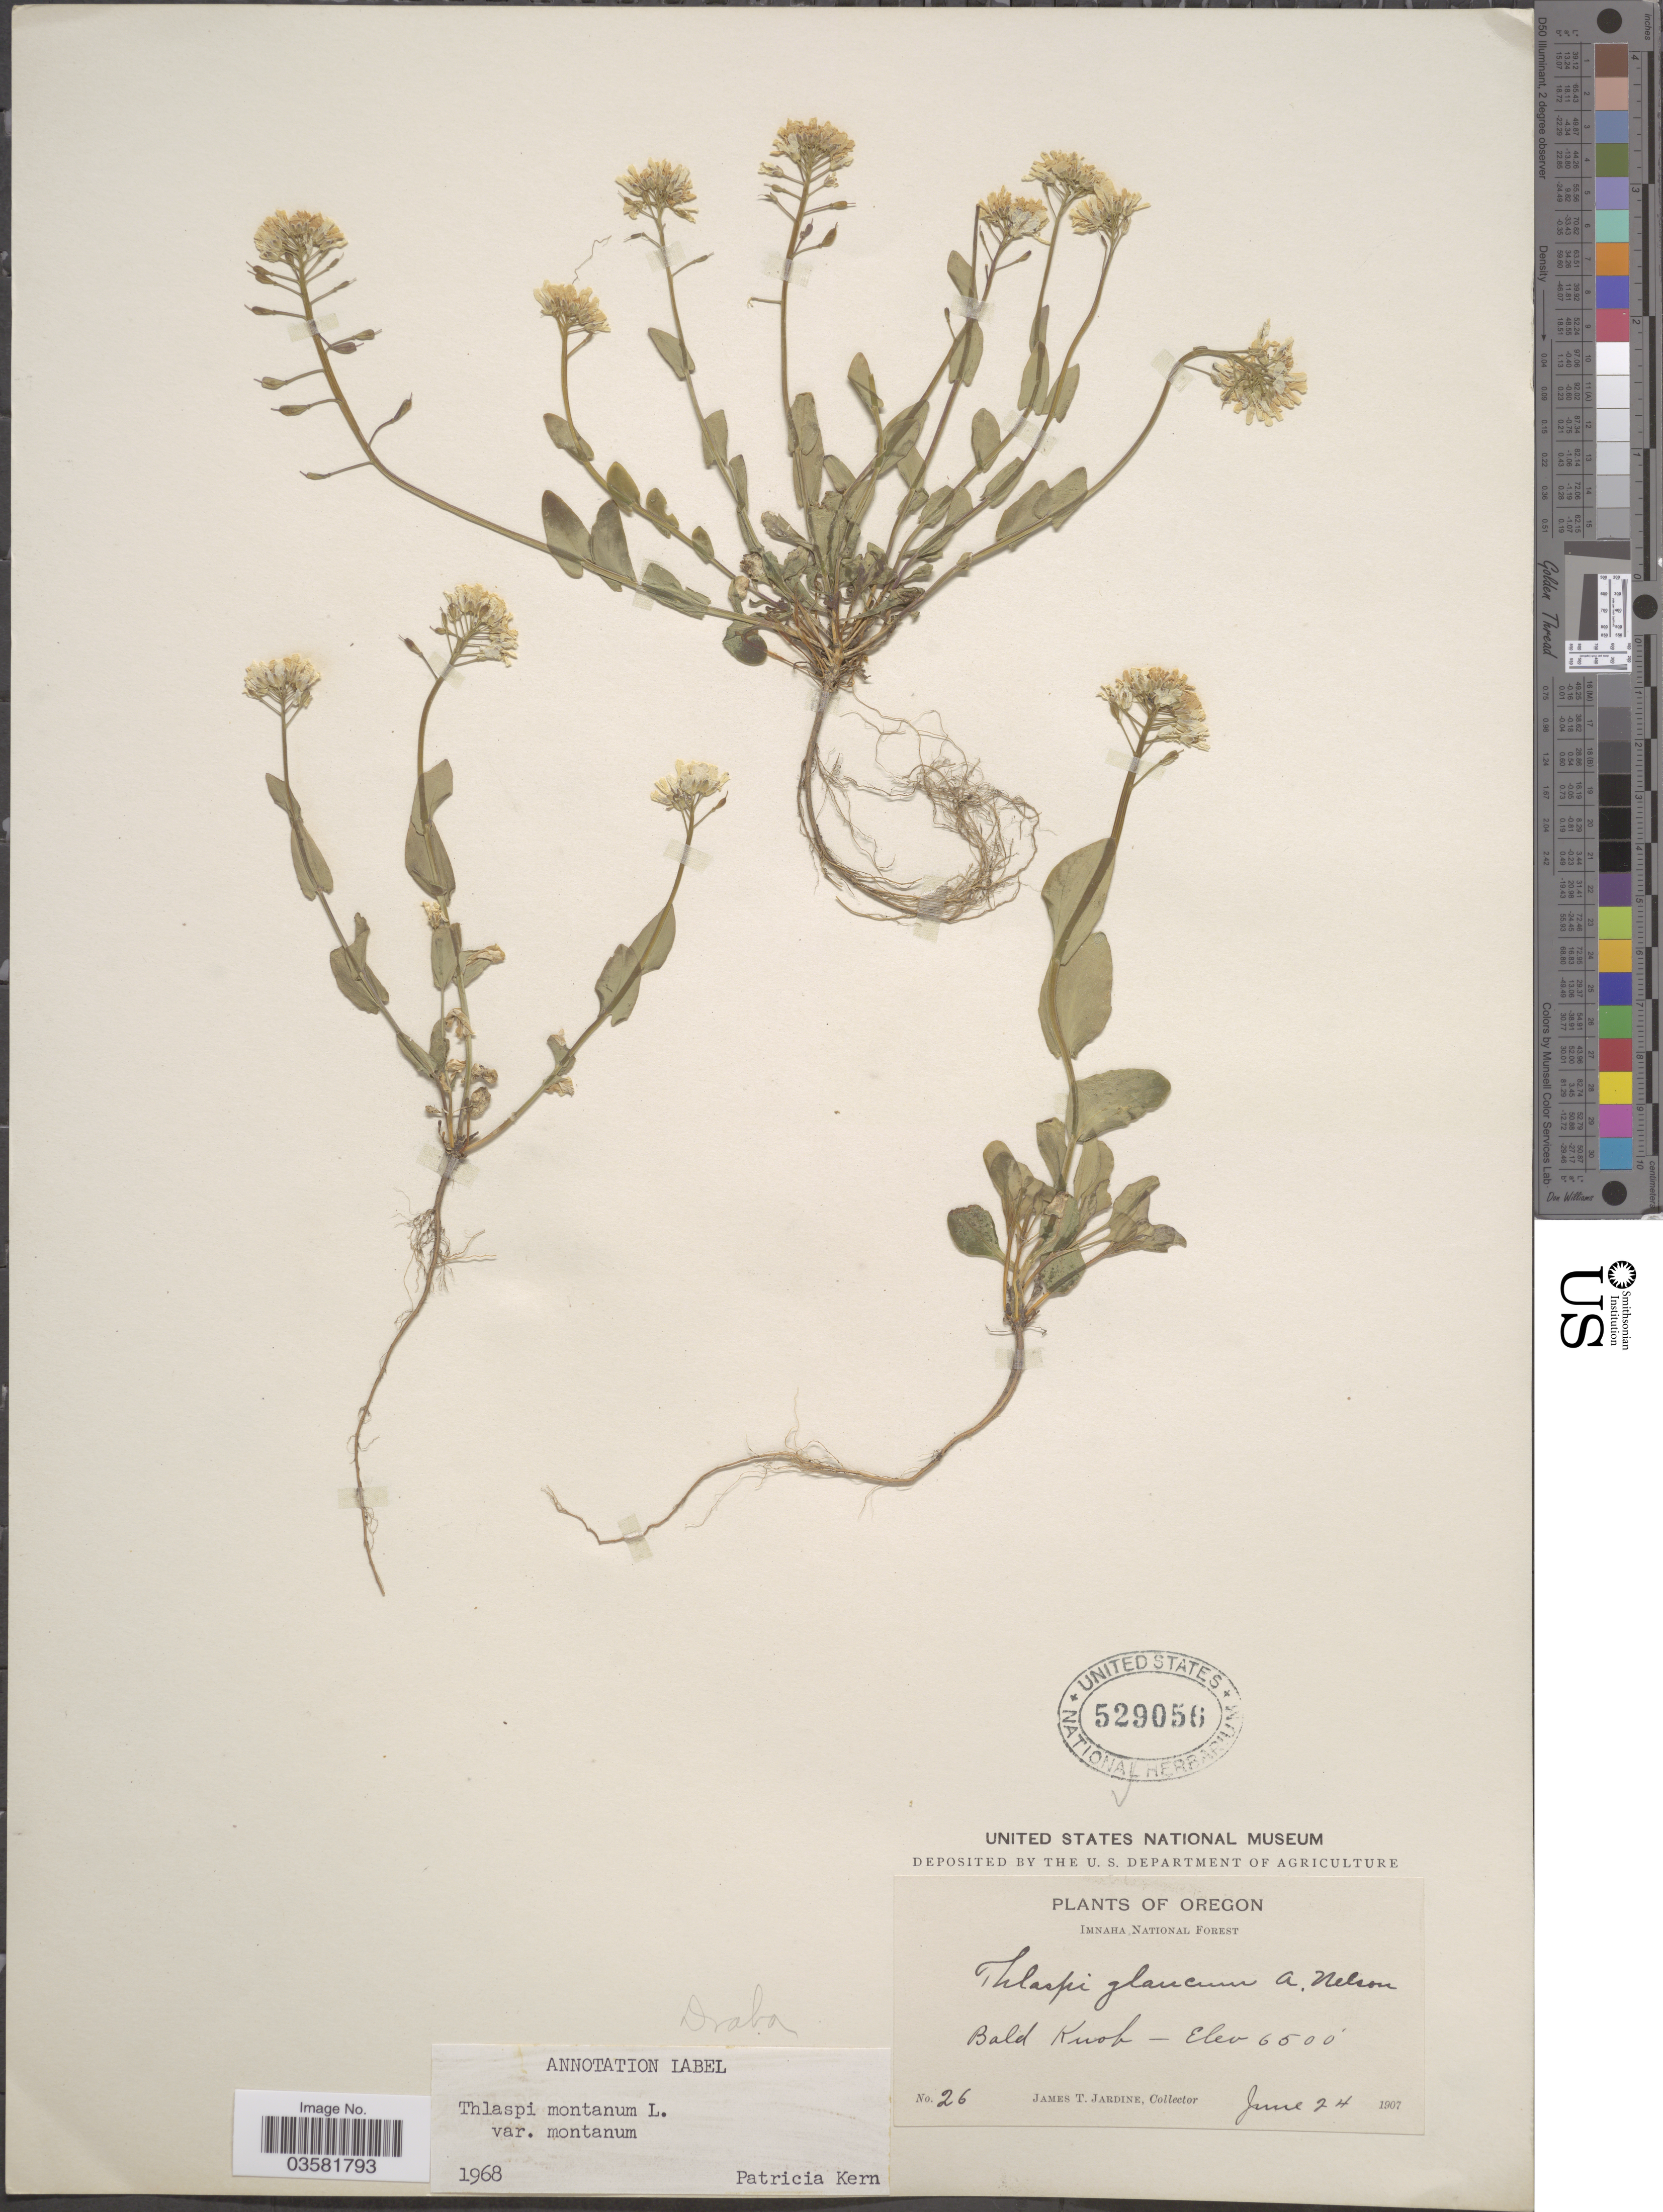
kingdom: Plantae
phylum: Tracheophyta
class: Magnoliopsida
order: Brassicales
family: Brassicaceae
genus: Thlaspi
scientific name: Thlaspi montanum var. montanum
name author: L.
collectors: J. T. Jardine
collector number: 26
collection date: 1907-06-24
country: United States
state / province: Oregon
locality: Imnaha National Forest. Bald Knob.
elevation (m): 1981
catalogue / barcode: US 529056